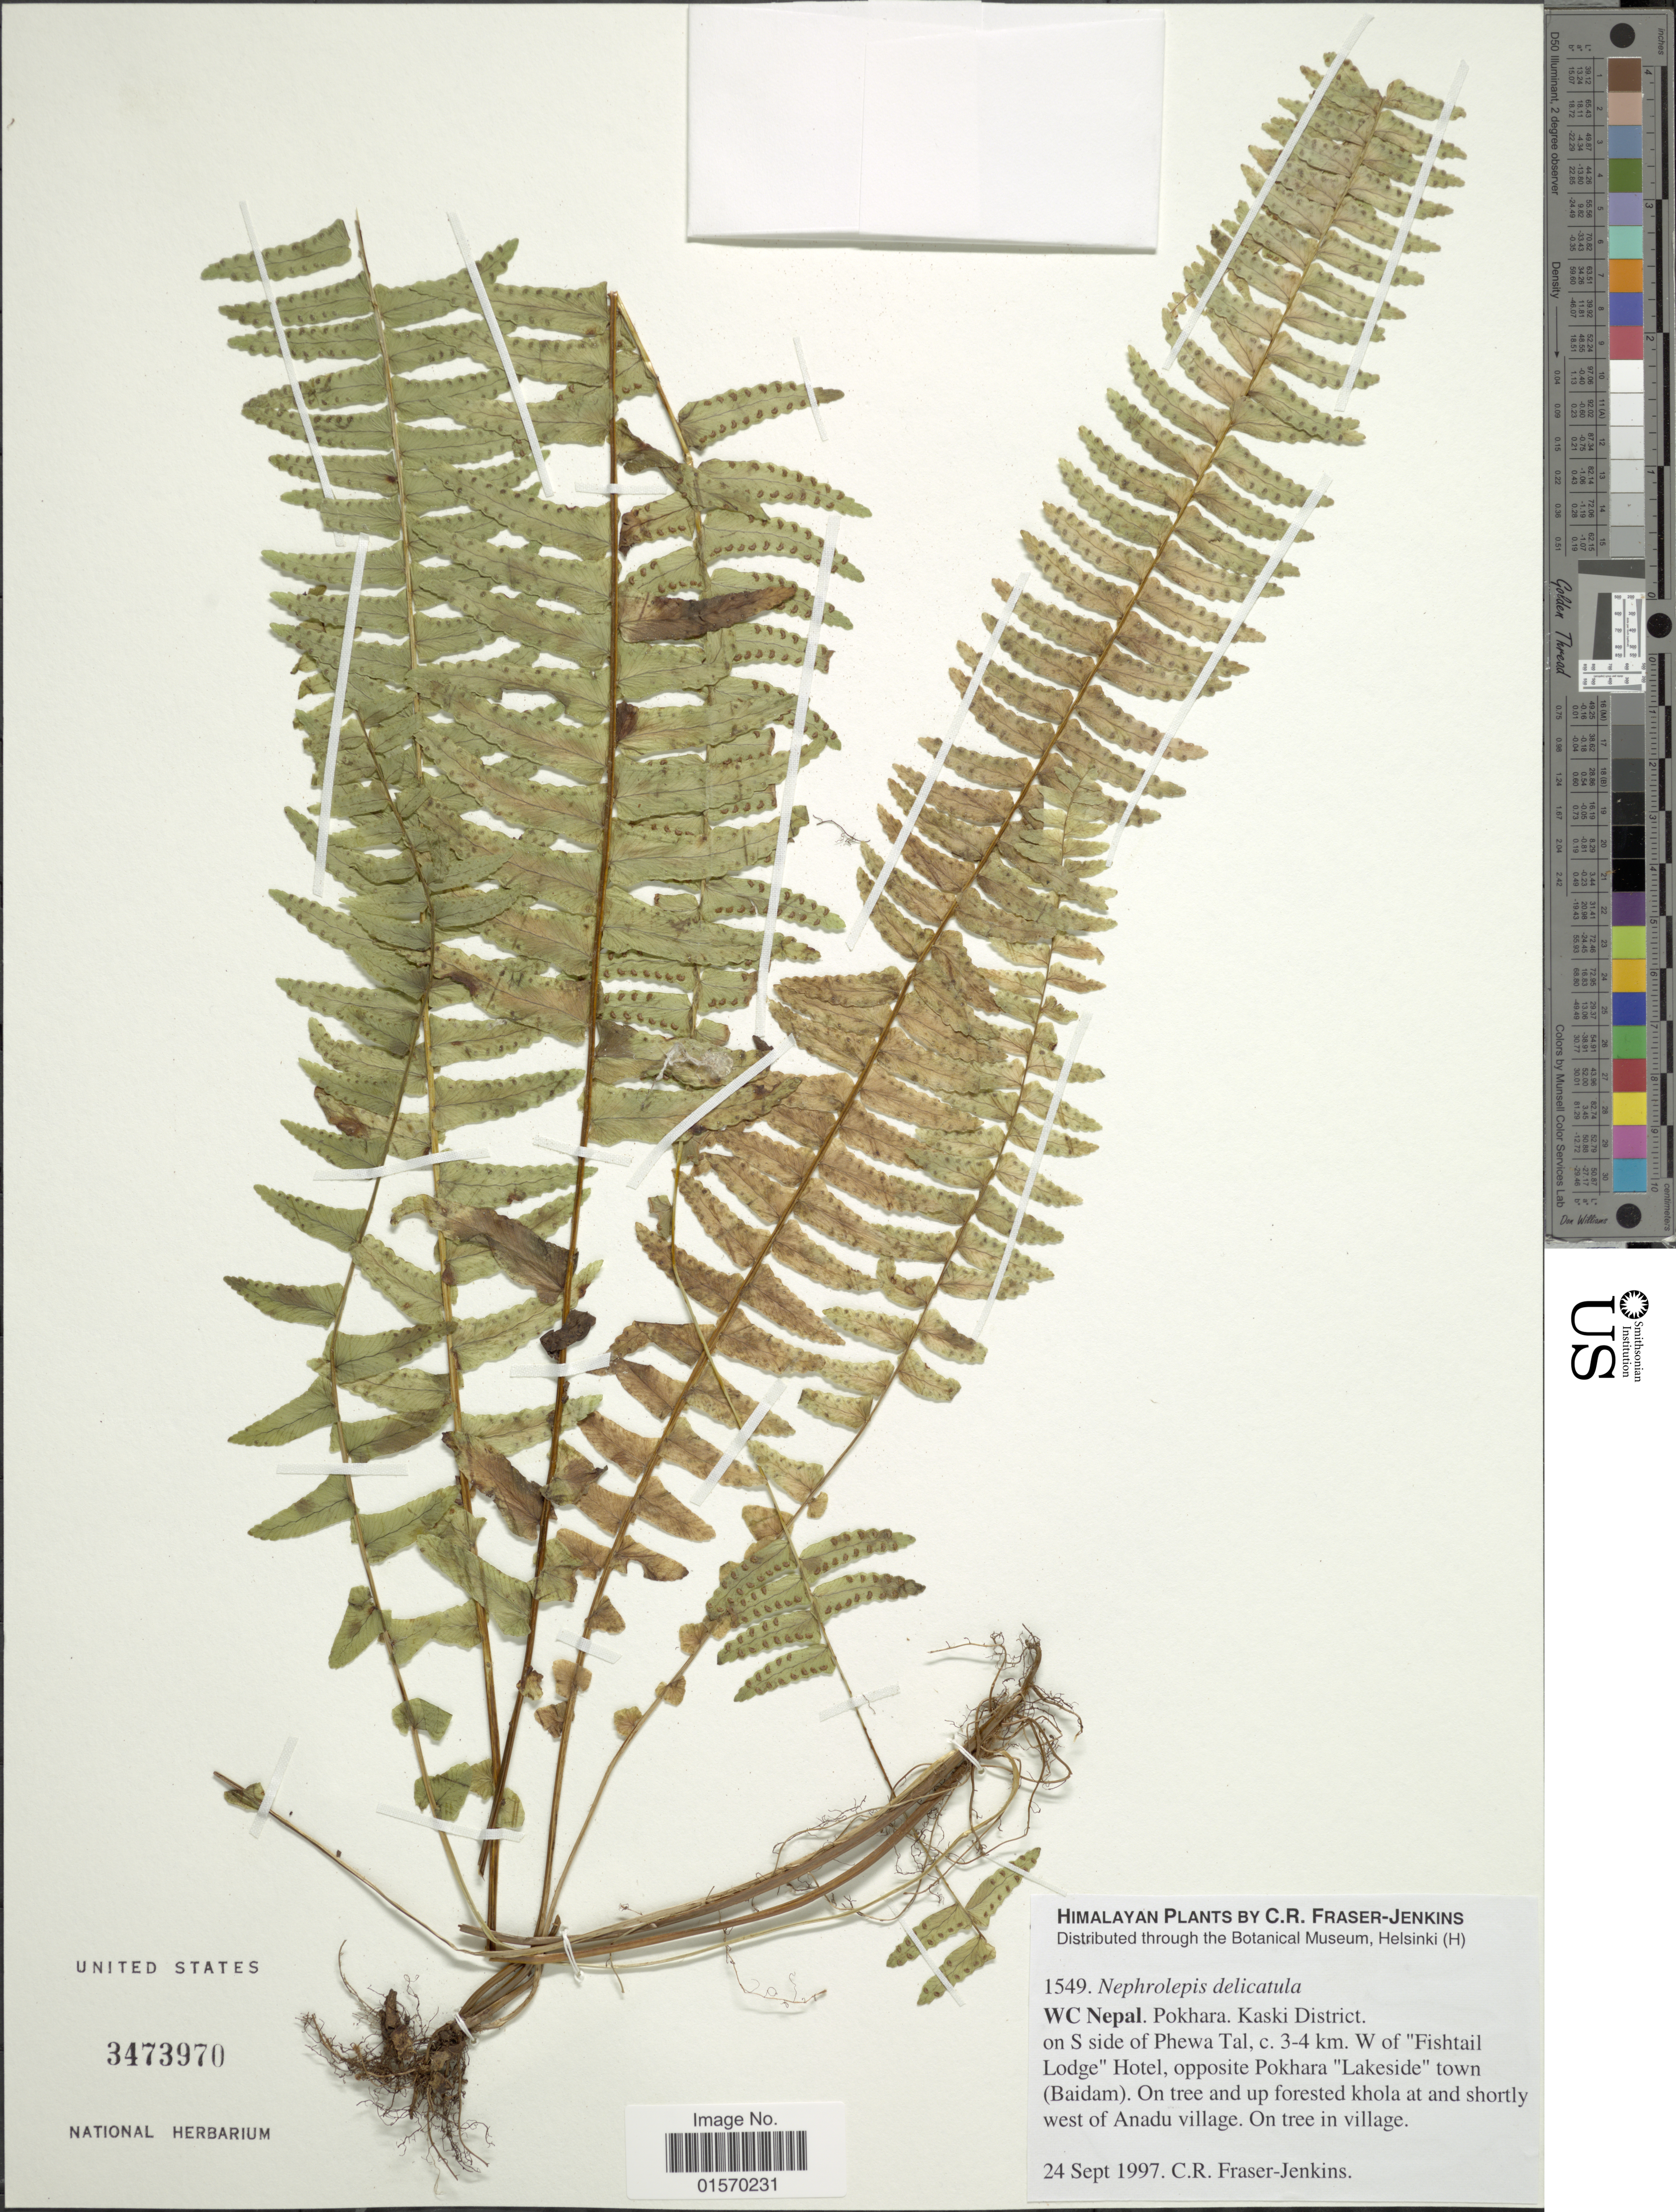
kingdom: Plantae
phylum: Tracheophyta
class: Polypodiopsida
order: Polypodiales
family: Nephrolepidaceae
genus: Nephrolepis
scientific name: Nephrolepis delicatula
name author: (Decne.) Pic. Serm.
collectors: C. R. Fraser-Jenkins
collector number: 1549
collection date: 1997-09-24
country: Nepal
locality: Himalayan Plants. WC Nepal. Pokhara, Kaski District. on S side of Phewa Tal, c. 3-4 km. W of "Fishtail Lodge" Hotel, opposite Pokhara "Lakeside" town (Baidam). On tree and up forested khola at and shortly west of Anadu village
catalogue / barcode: US 3473970